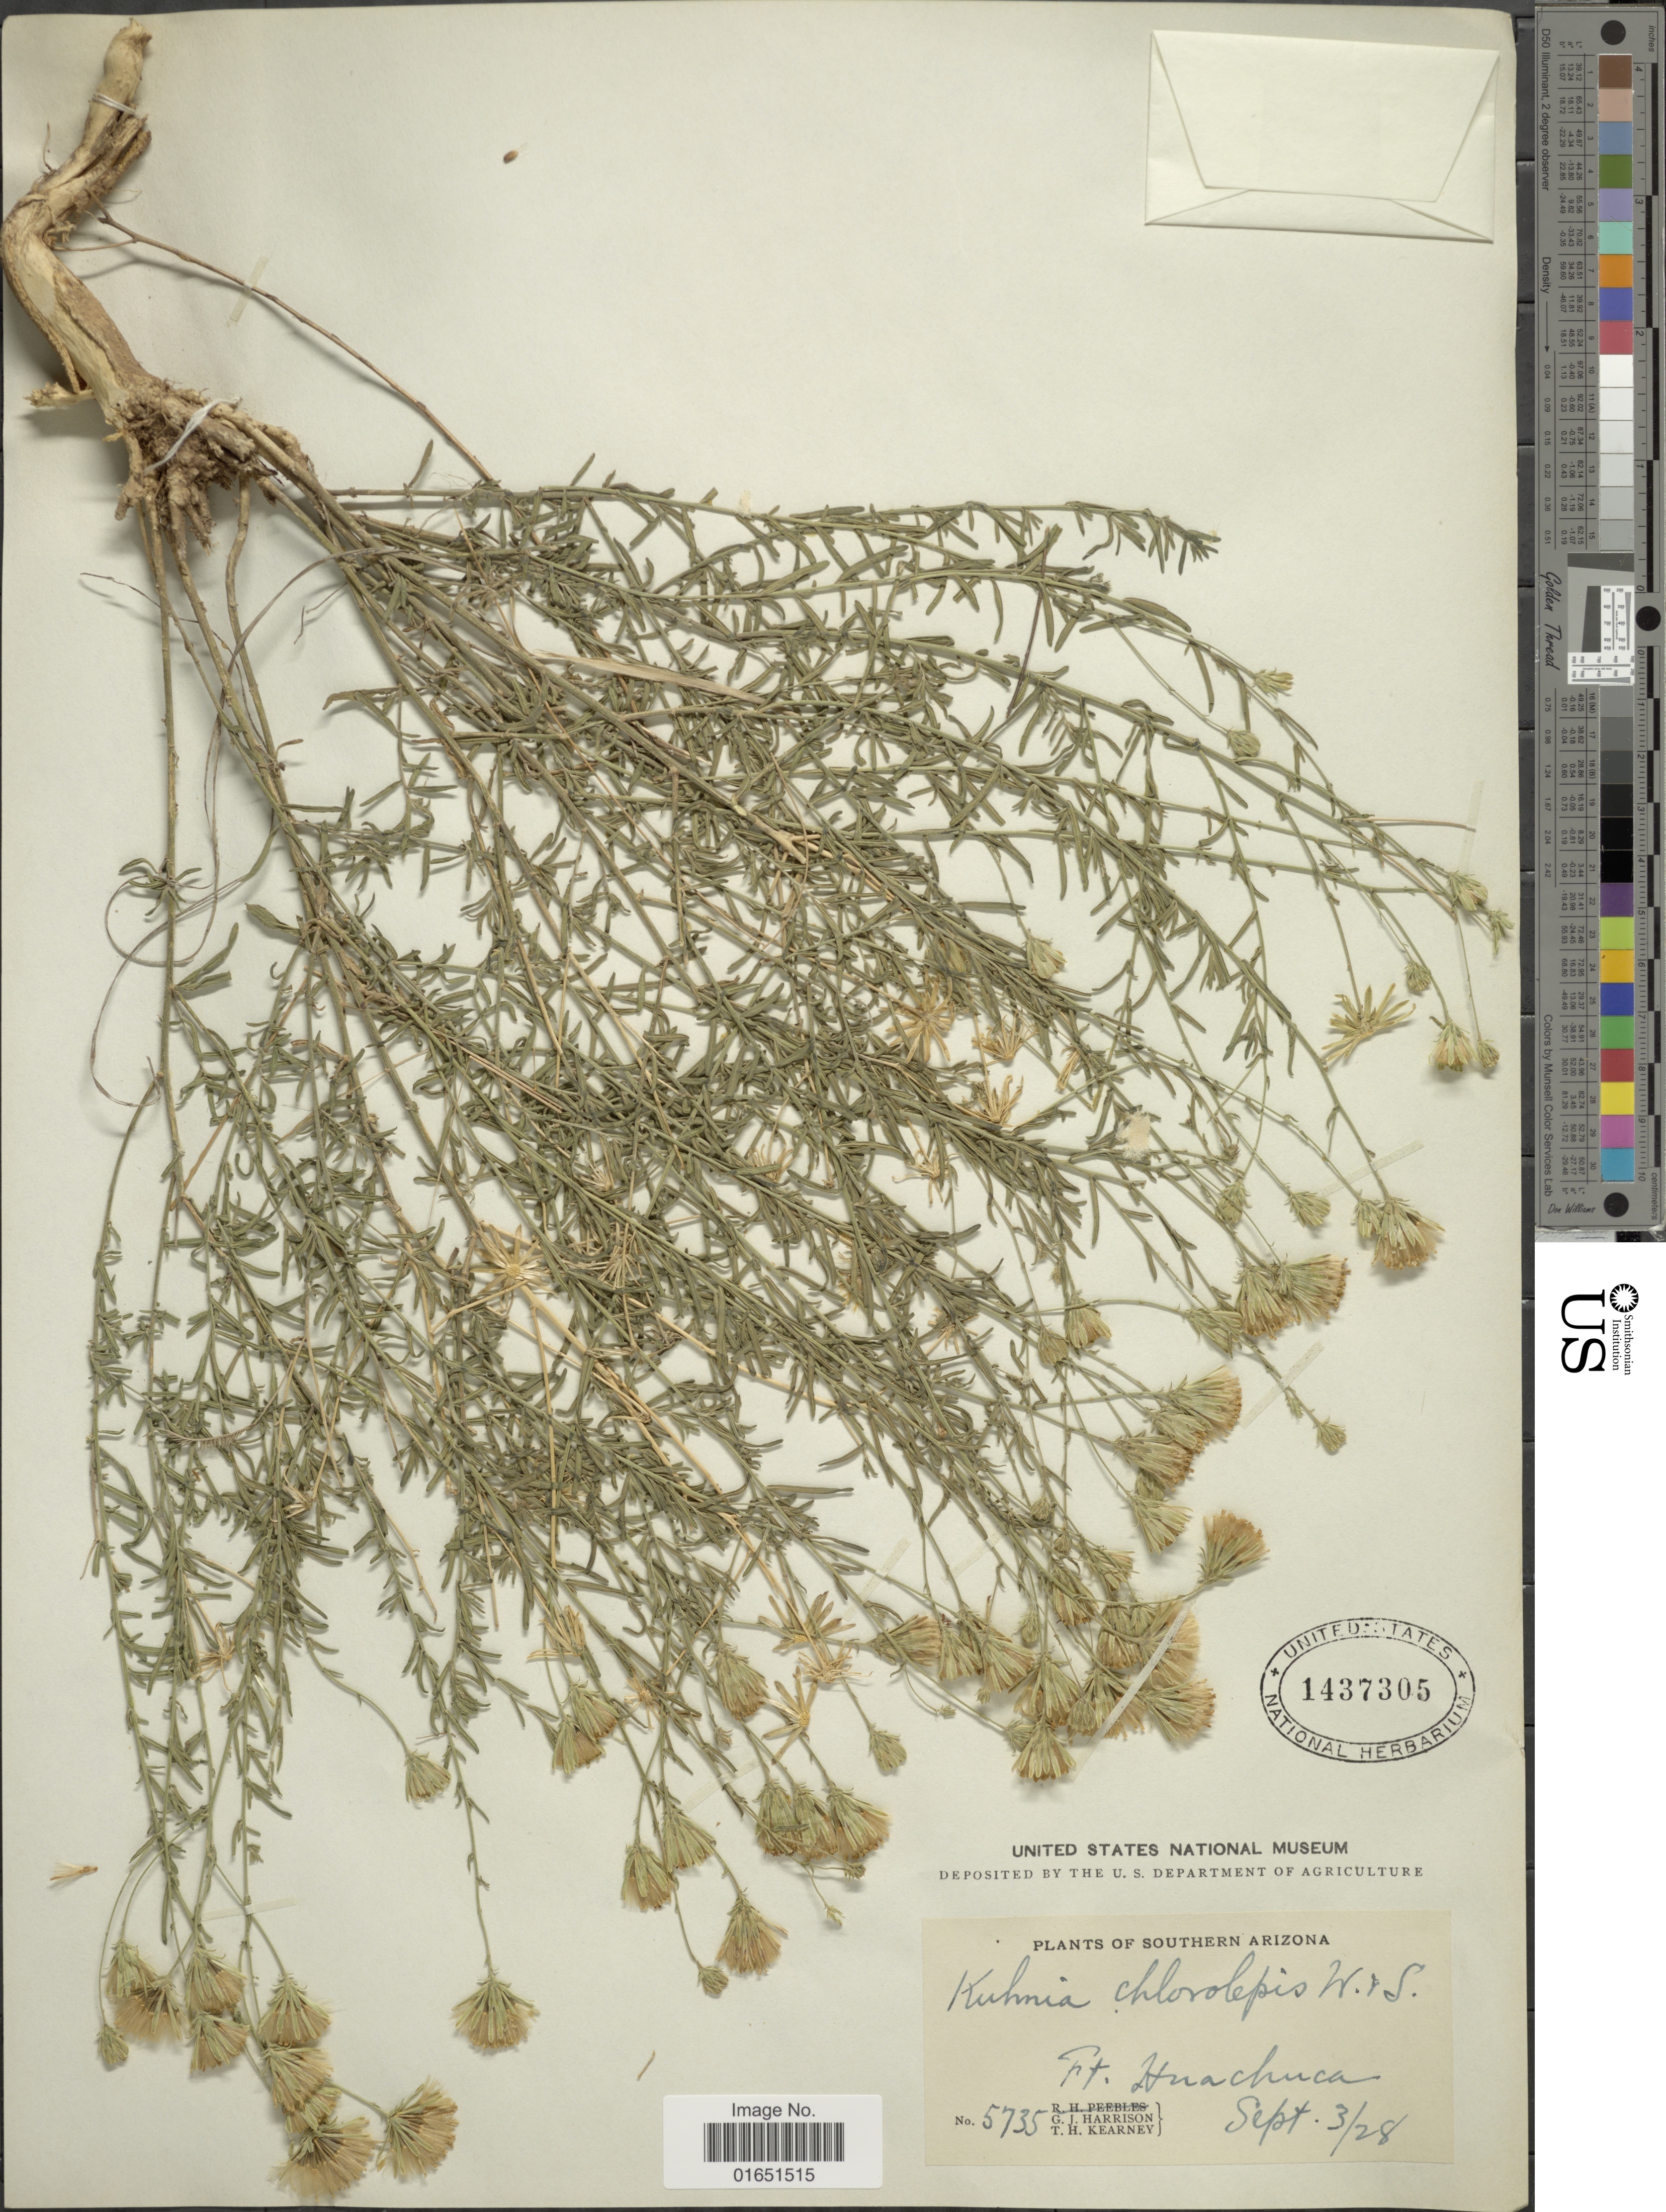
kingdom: Plantae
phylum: Tracheophyta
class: Magnoliopsida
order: Asterales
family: Asteraceae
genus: Brickellia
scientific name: Brickellia rosmarinifolia var. chlorolepis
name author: (Wooton & Standl.) W.A. Weber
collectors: G. J. Harrison & T. H. Kearney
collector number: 5735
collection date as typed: Transcribed d/m/y: 3/9/28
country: United States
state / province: Arizona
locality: Southern Arizona, Ft. Huachuca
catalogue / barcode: US 14370305